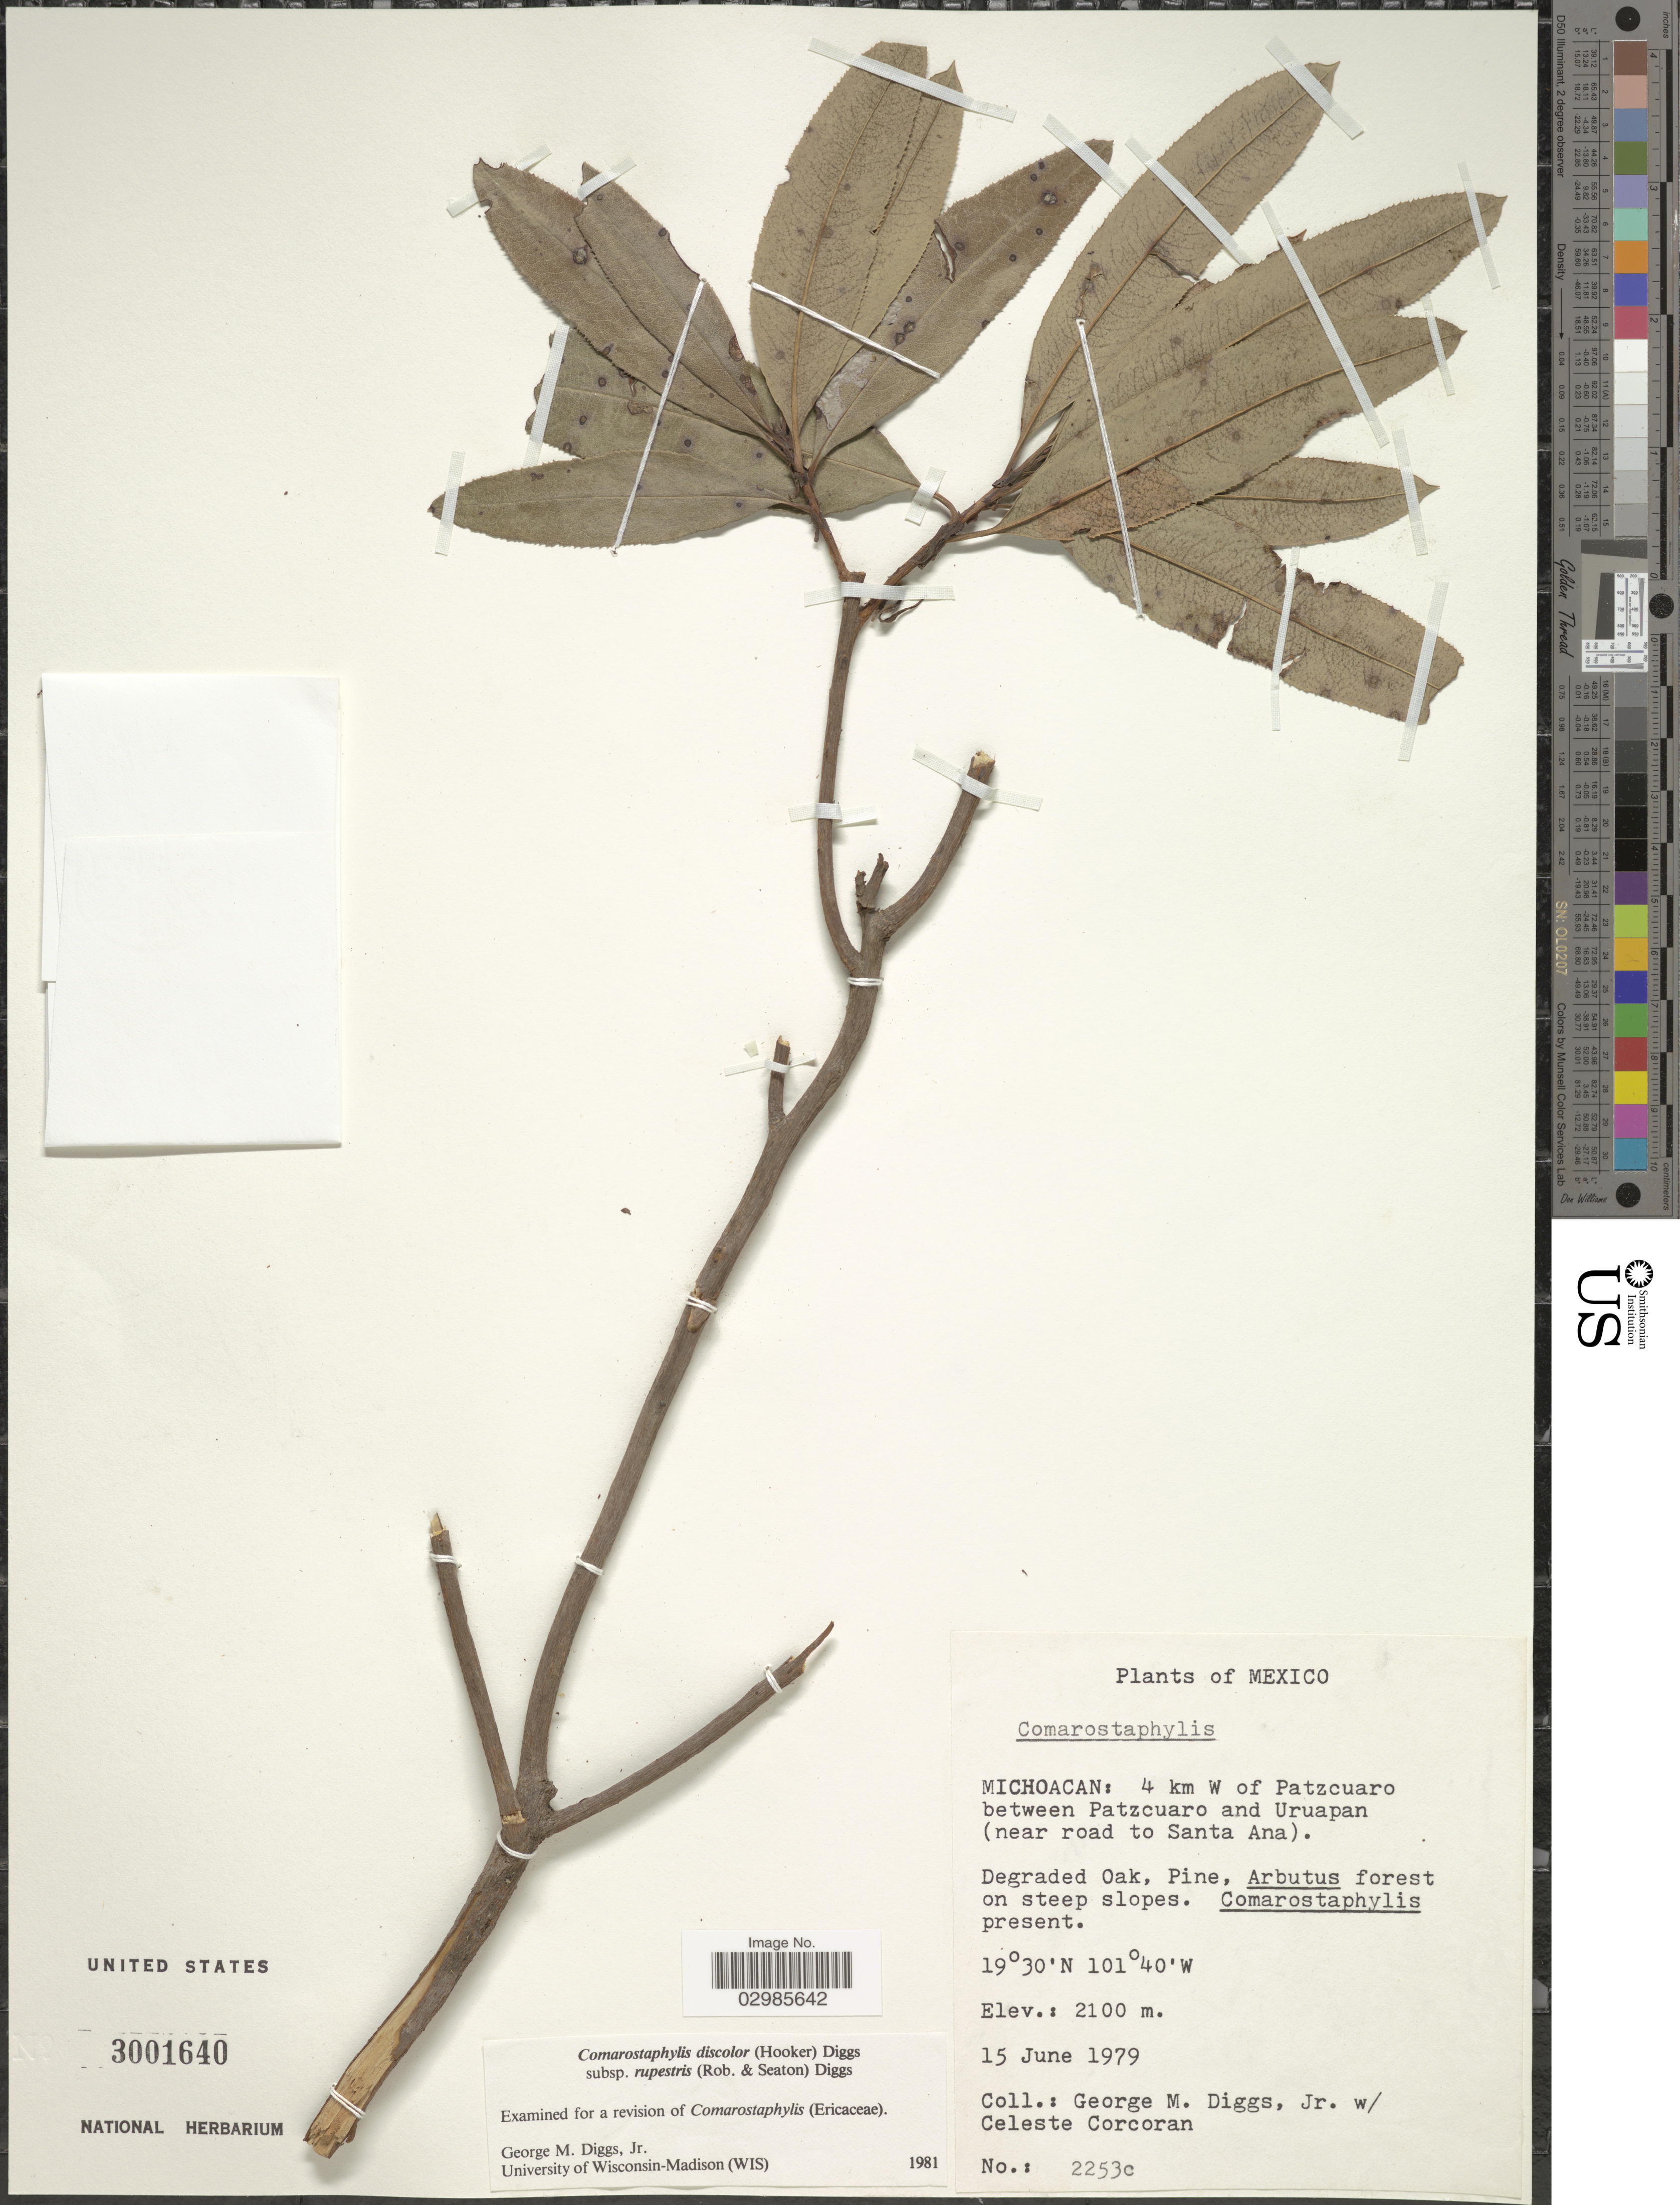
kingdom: Plantae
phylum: Tracheophyta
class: Magnoliopsida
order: Ericales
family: Ericaceae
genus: Comarostaphylis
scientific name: Comarostaphylis discolor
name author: (Hook.) Diggs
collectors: G. Diggs & C. Corcoran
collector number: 2253c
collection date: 1979-06-15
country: Mexico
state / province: Michoacán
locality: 4 km W of Patzcuaro between Patzcuaro and Uruapan (near road to Santa Ana).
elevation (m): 2100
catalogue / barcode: US 3001640